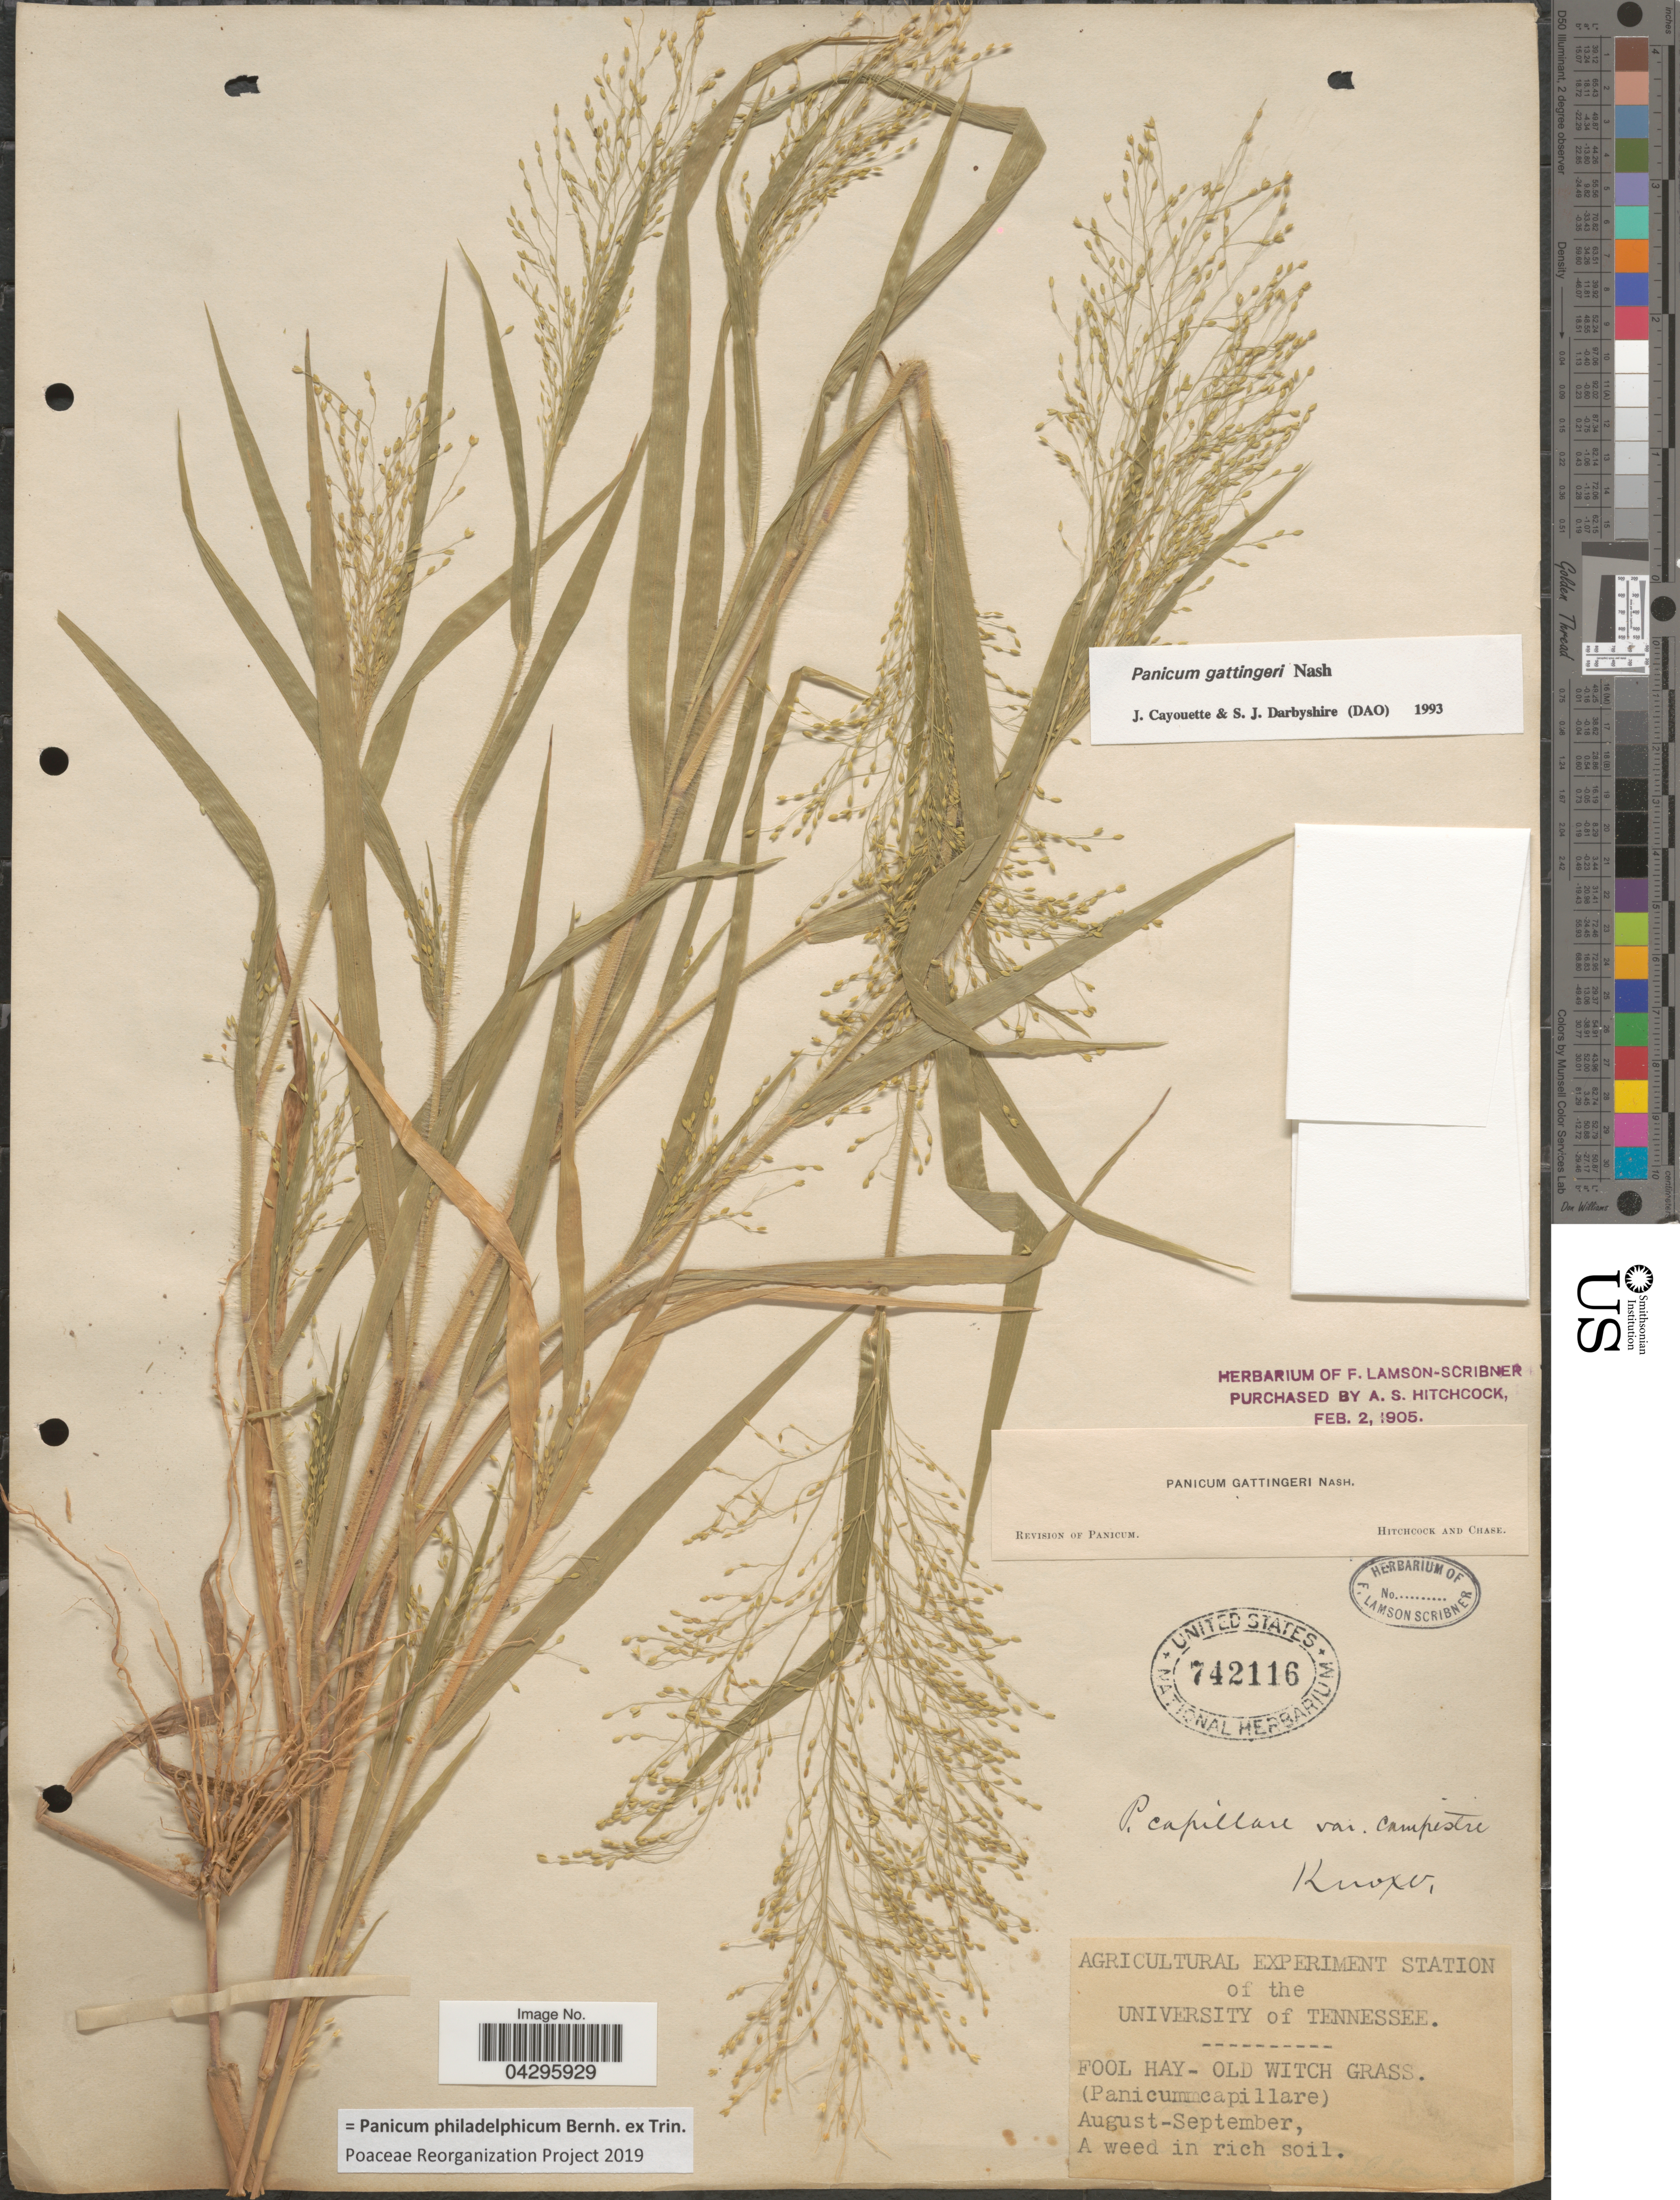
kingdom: Plantae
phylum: Tracheophyta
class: Liliopsida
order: Poales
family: Poaceae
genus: Panicum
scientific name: Panicum philadelphicum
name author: Bernh. ex Trin.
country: United States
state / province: Tennessee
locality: In rich soil. Knoxv.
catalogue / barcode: US 742116